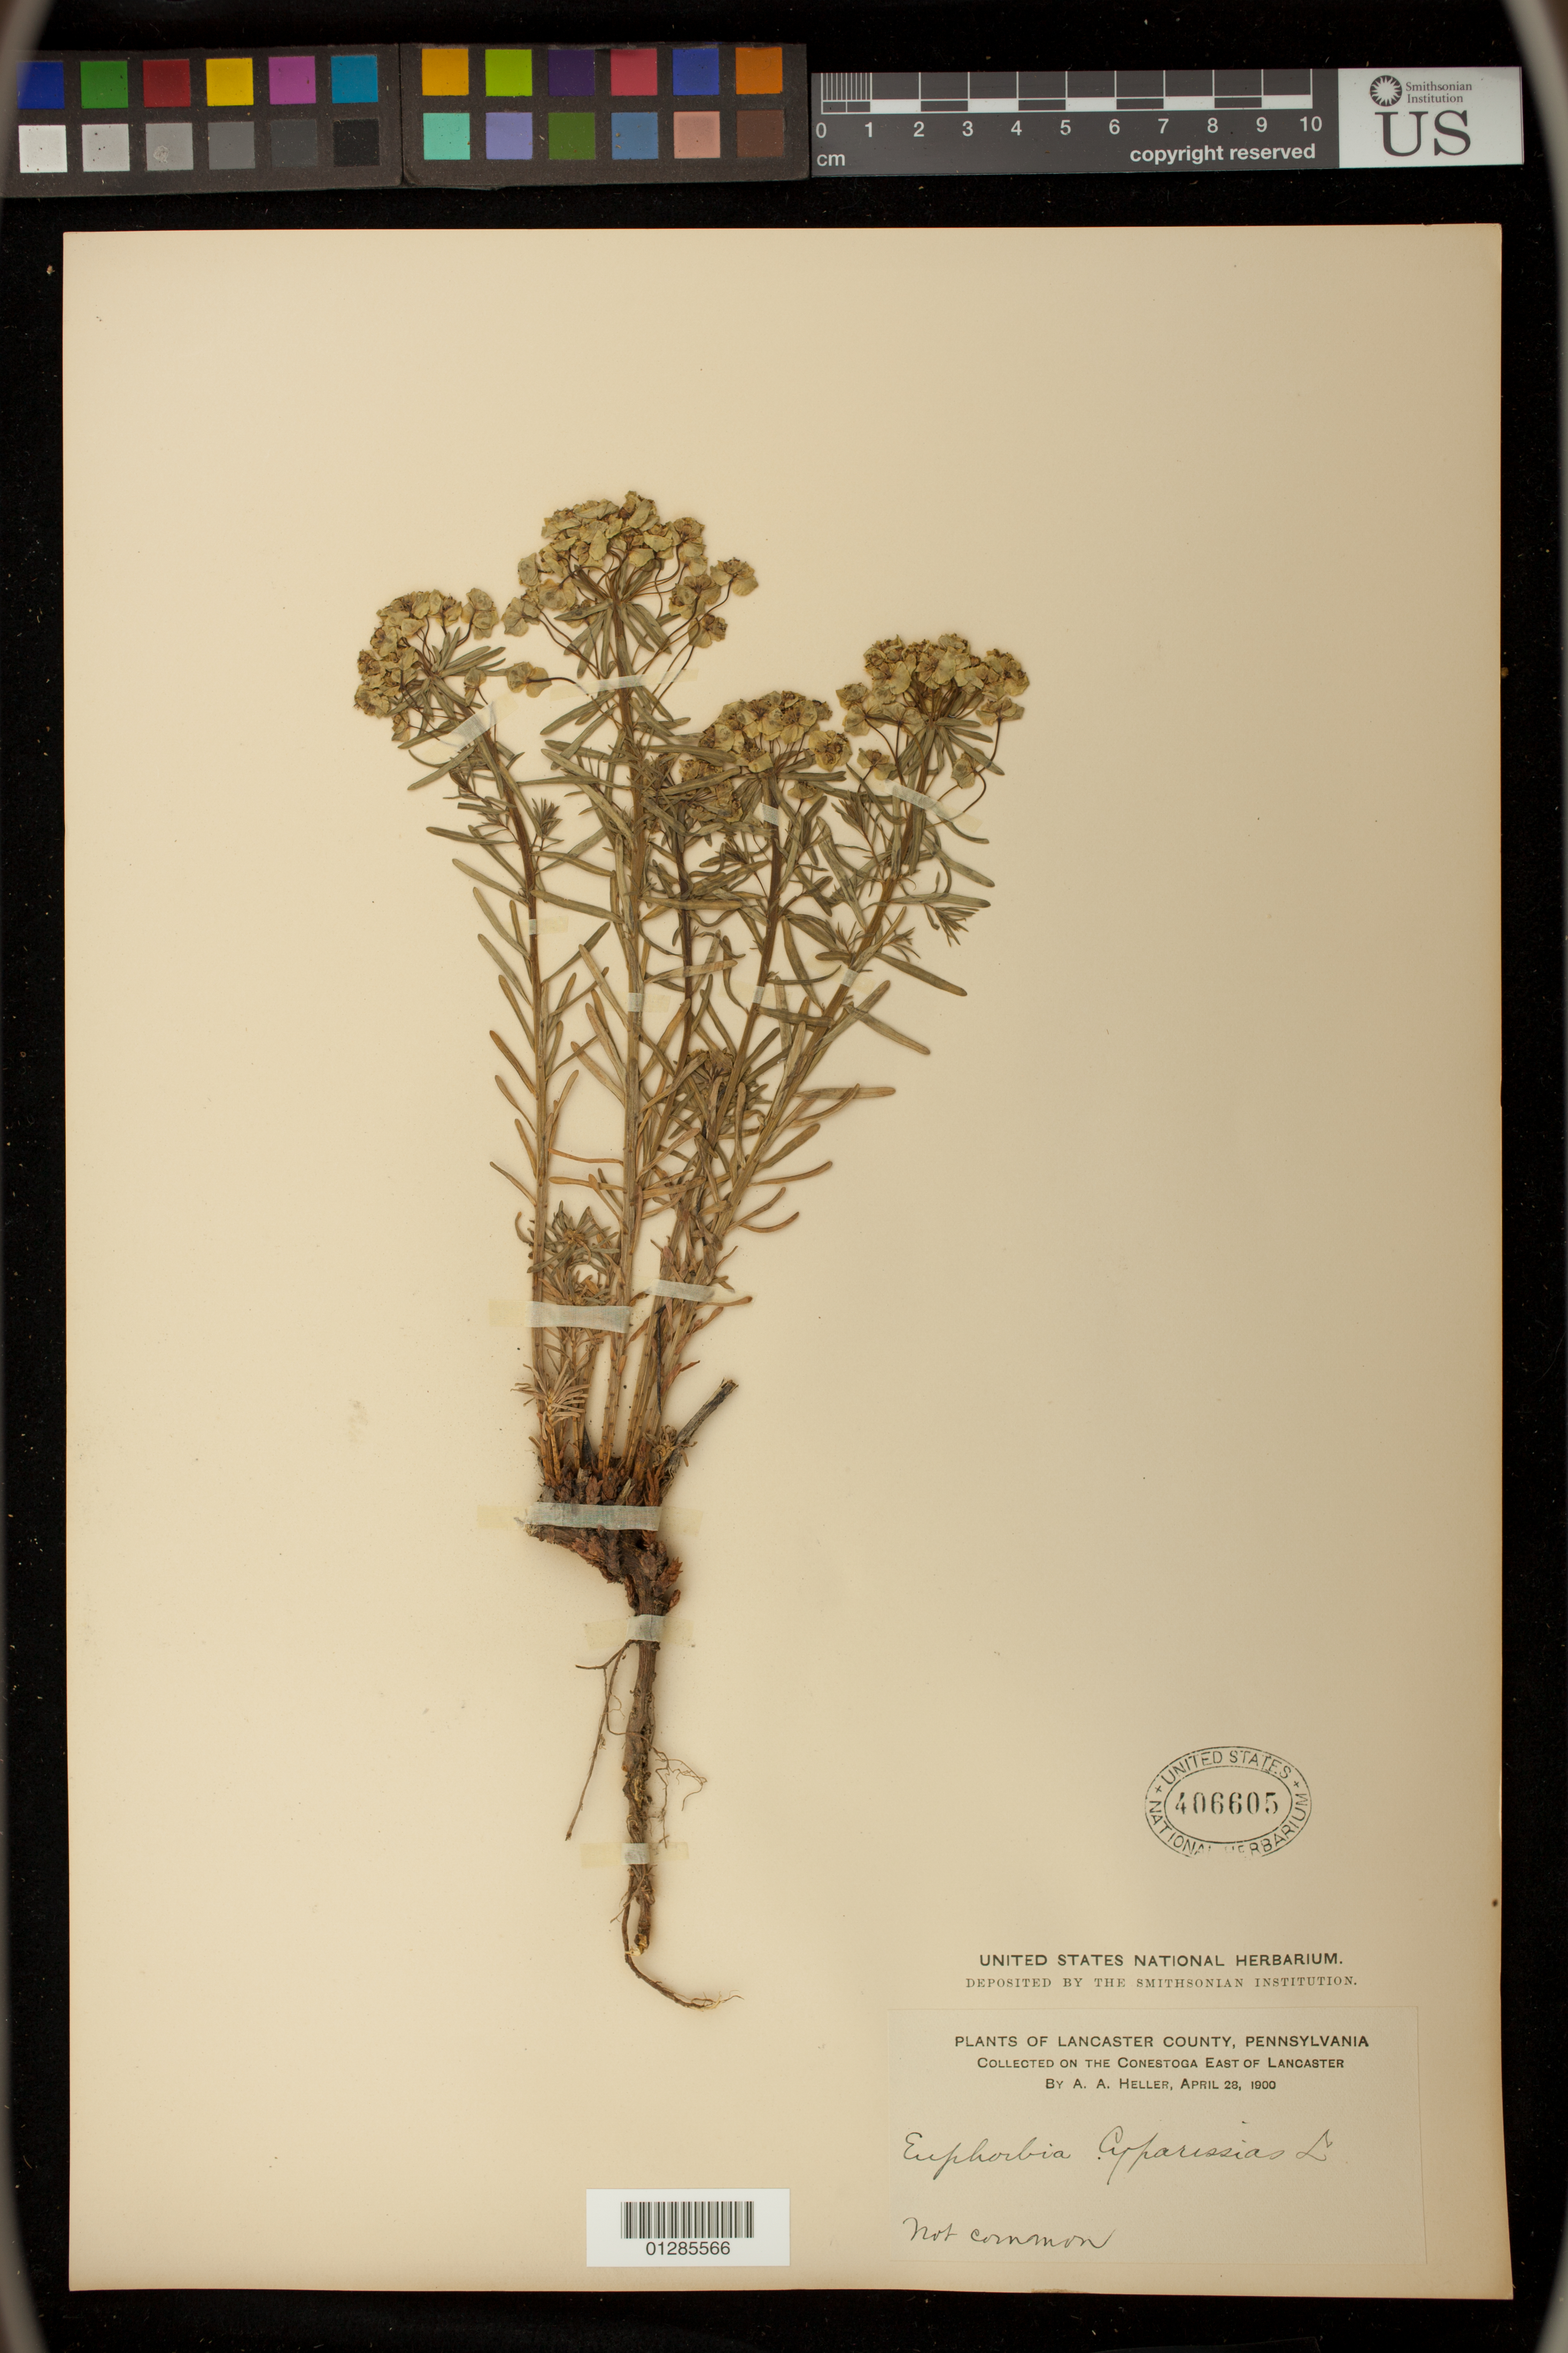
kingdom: Plantae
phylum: Tracheophyta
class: Magnoliopsida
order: Malpighiales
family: Euphorbiaceae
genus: Euphorbia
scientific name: Euphorbia cyparissias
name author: L.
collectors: A. A. Heller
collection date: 1900-04-28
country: United States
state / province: Pennsylvania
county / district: Lancaster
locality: on the Conestoga East of Lancaster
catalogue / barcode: US 406605